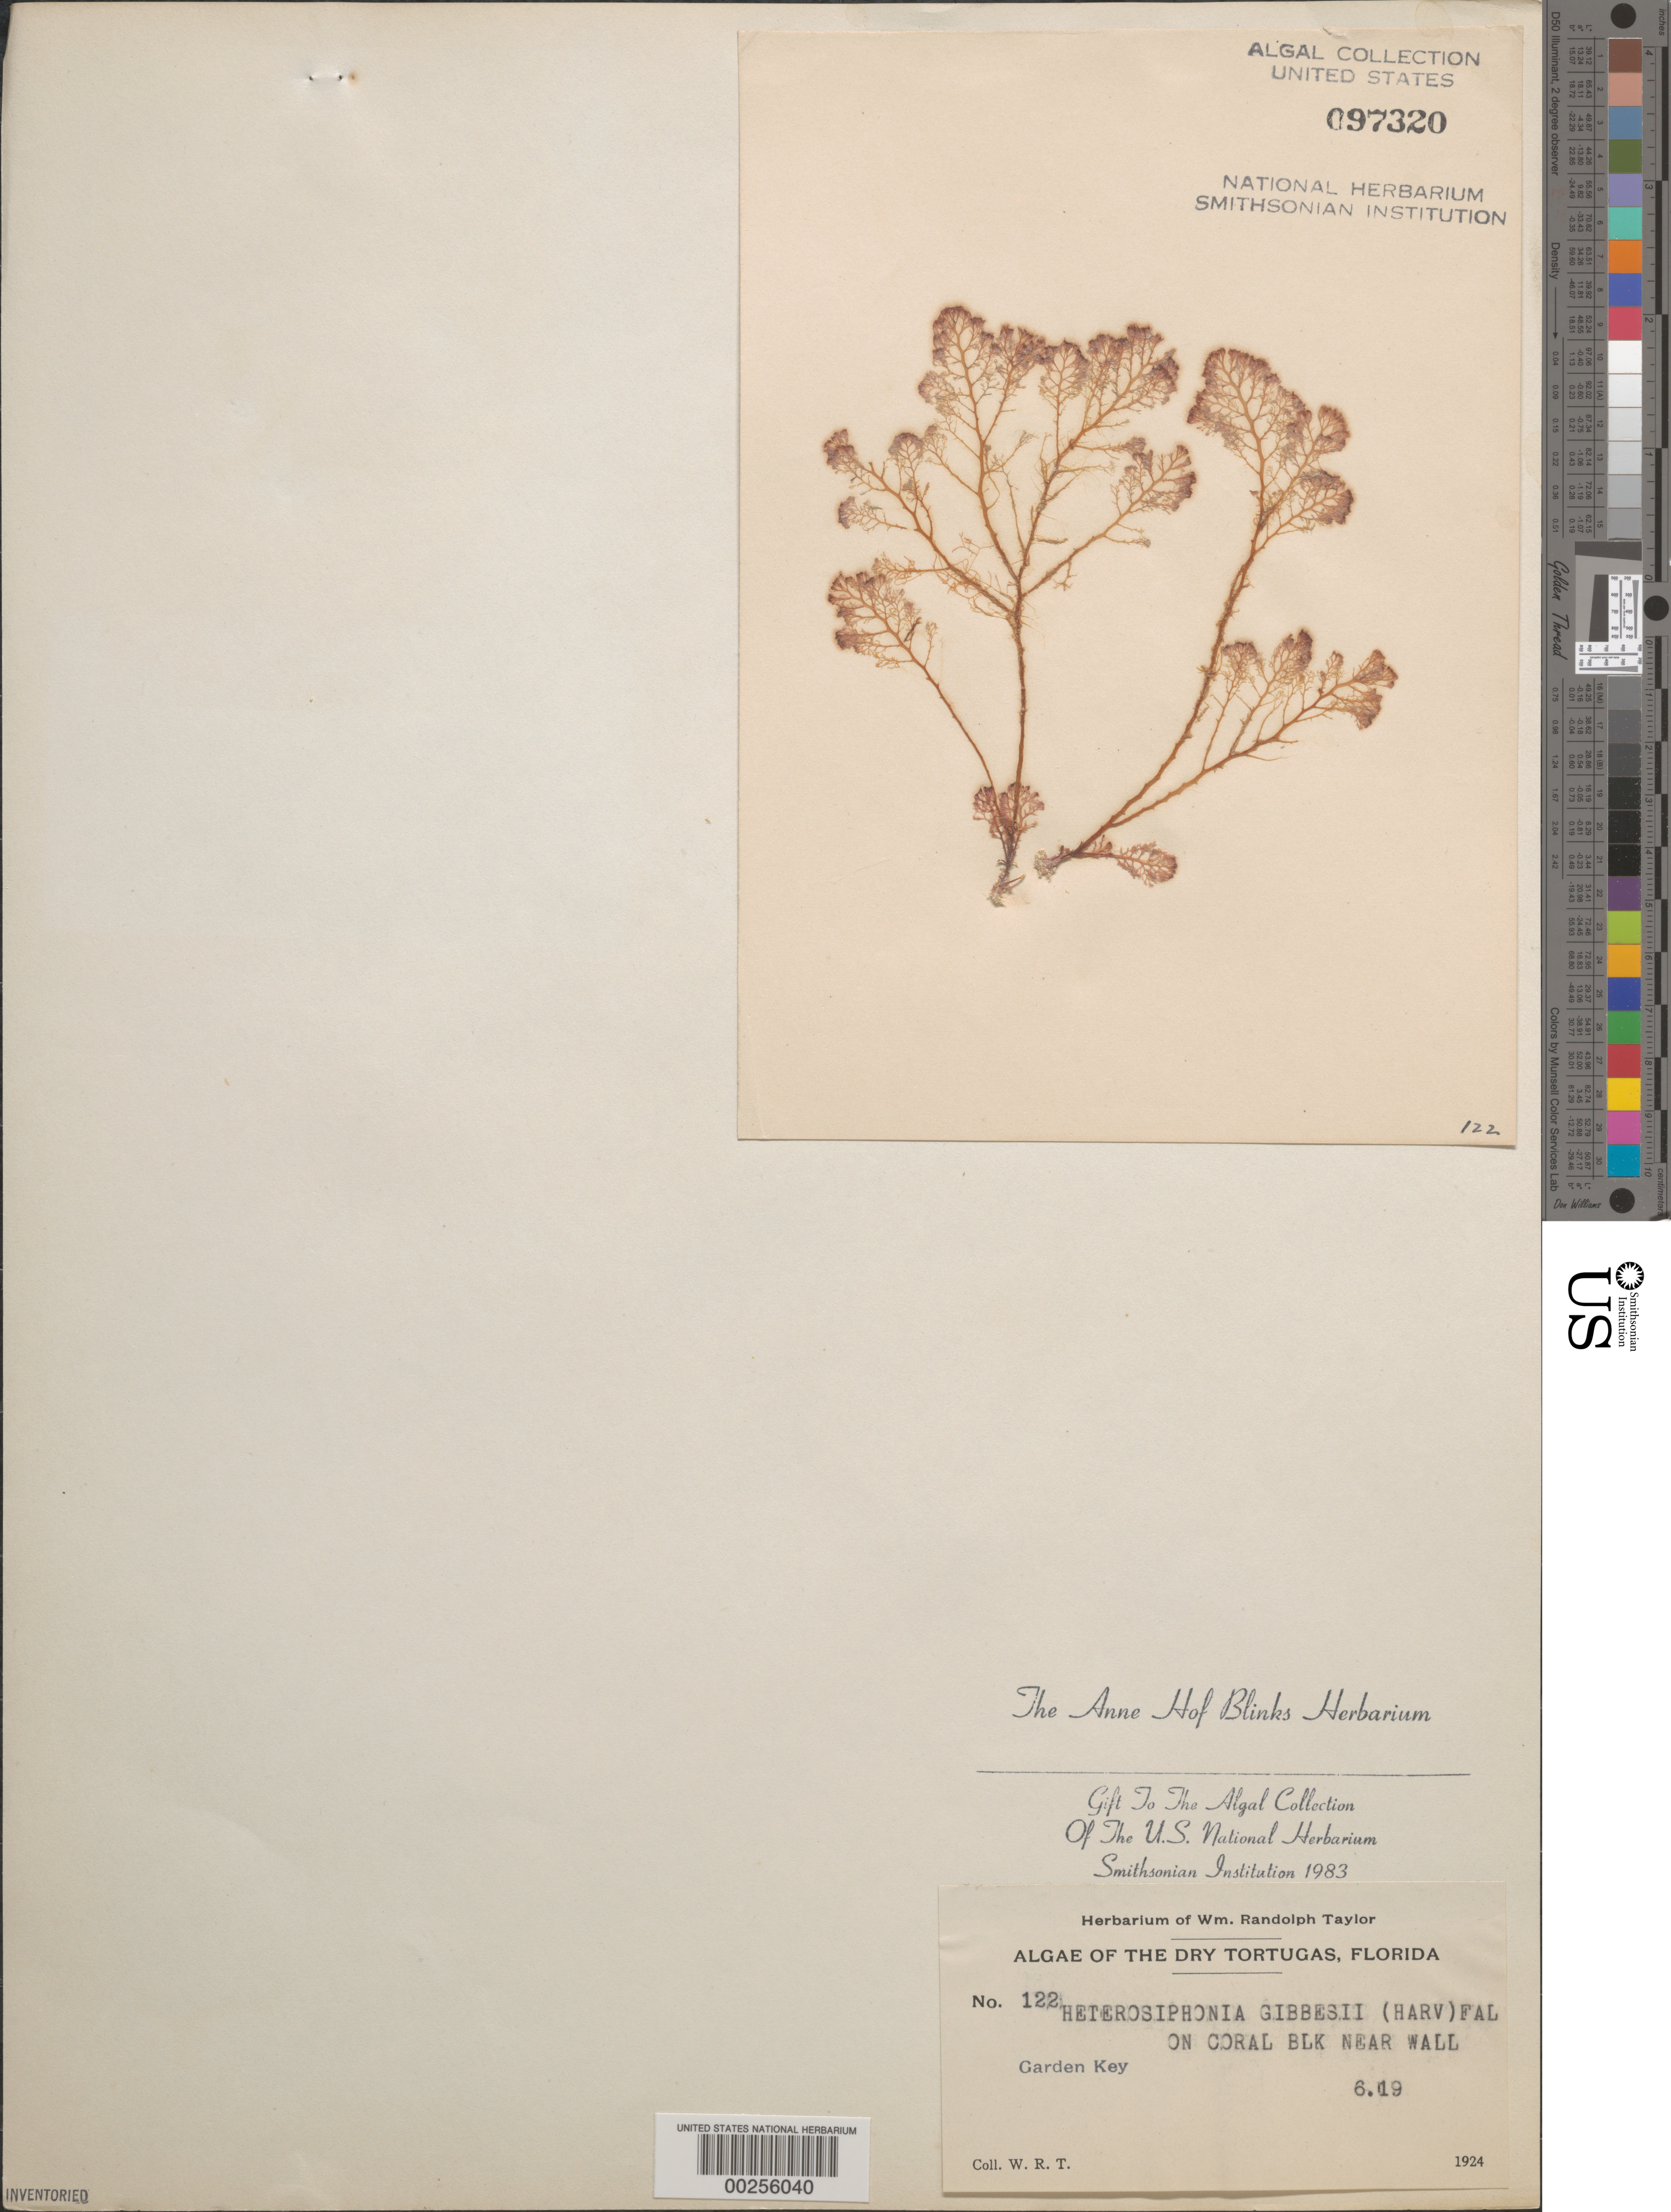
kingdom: Plantae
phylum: Rhodophyta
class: Florideophyceae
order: Ceramiales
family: Dasyaceae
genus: Heterosiphonia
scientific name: Heterosiphonia gibbesii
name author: (Harv.)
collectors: W. R. Taylor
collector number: WRT 122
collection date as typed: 19 Jun 1924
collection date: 1924-06-19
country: United States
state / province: Florida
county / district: Monroe County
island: Garden Key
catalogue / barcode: US 97320